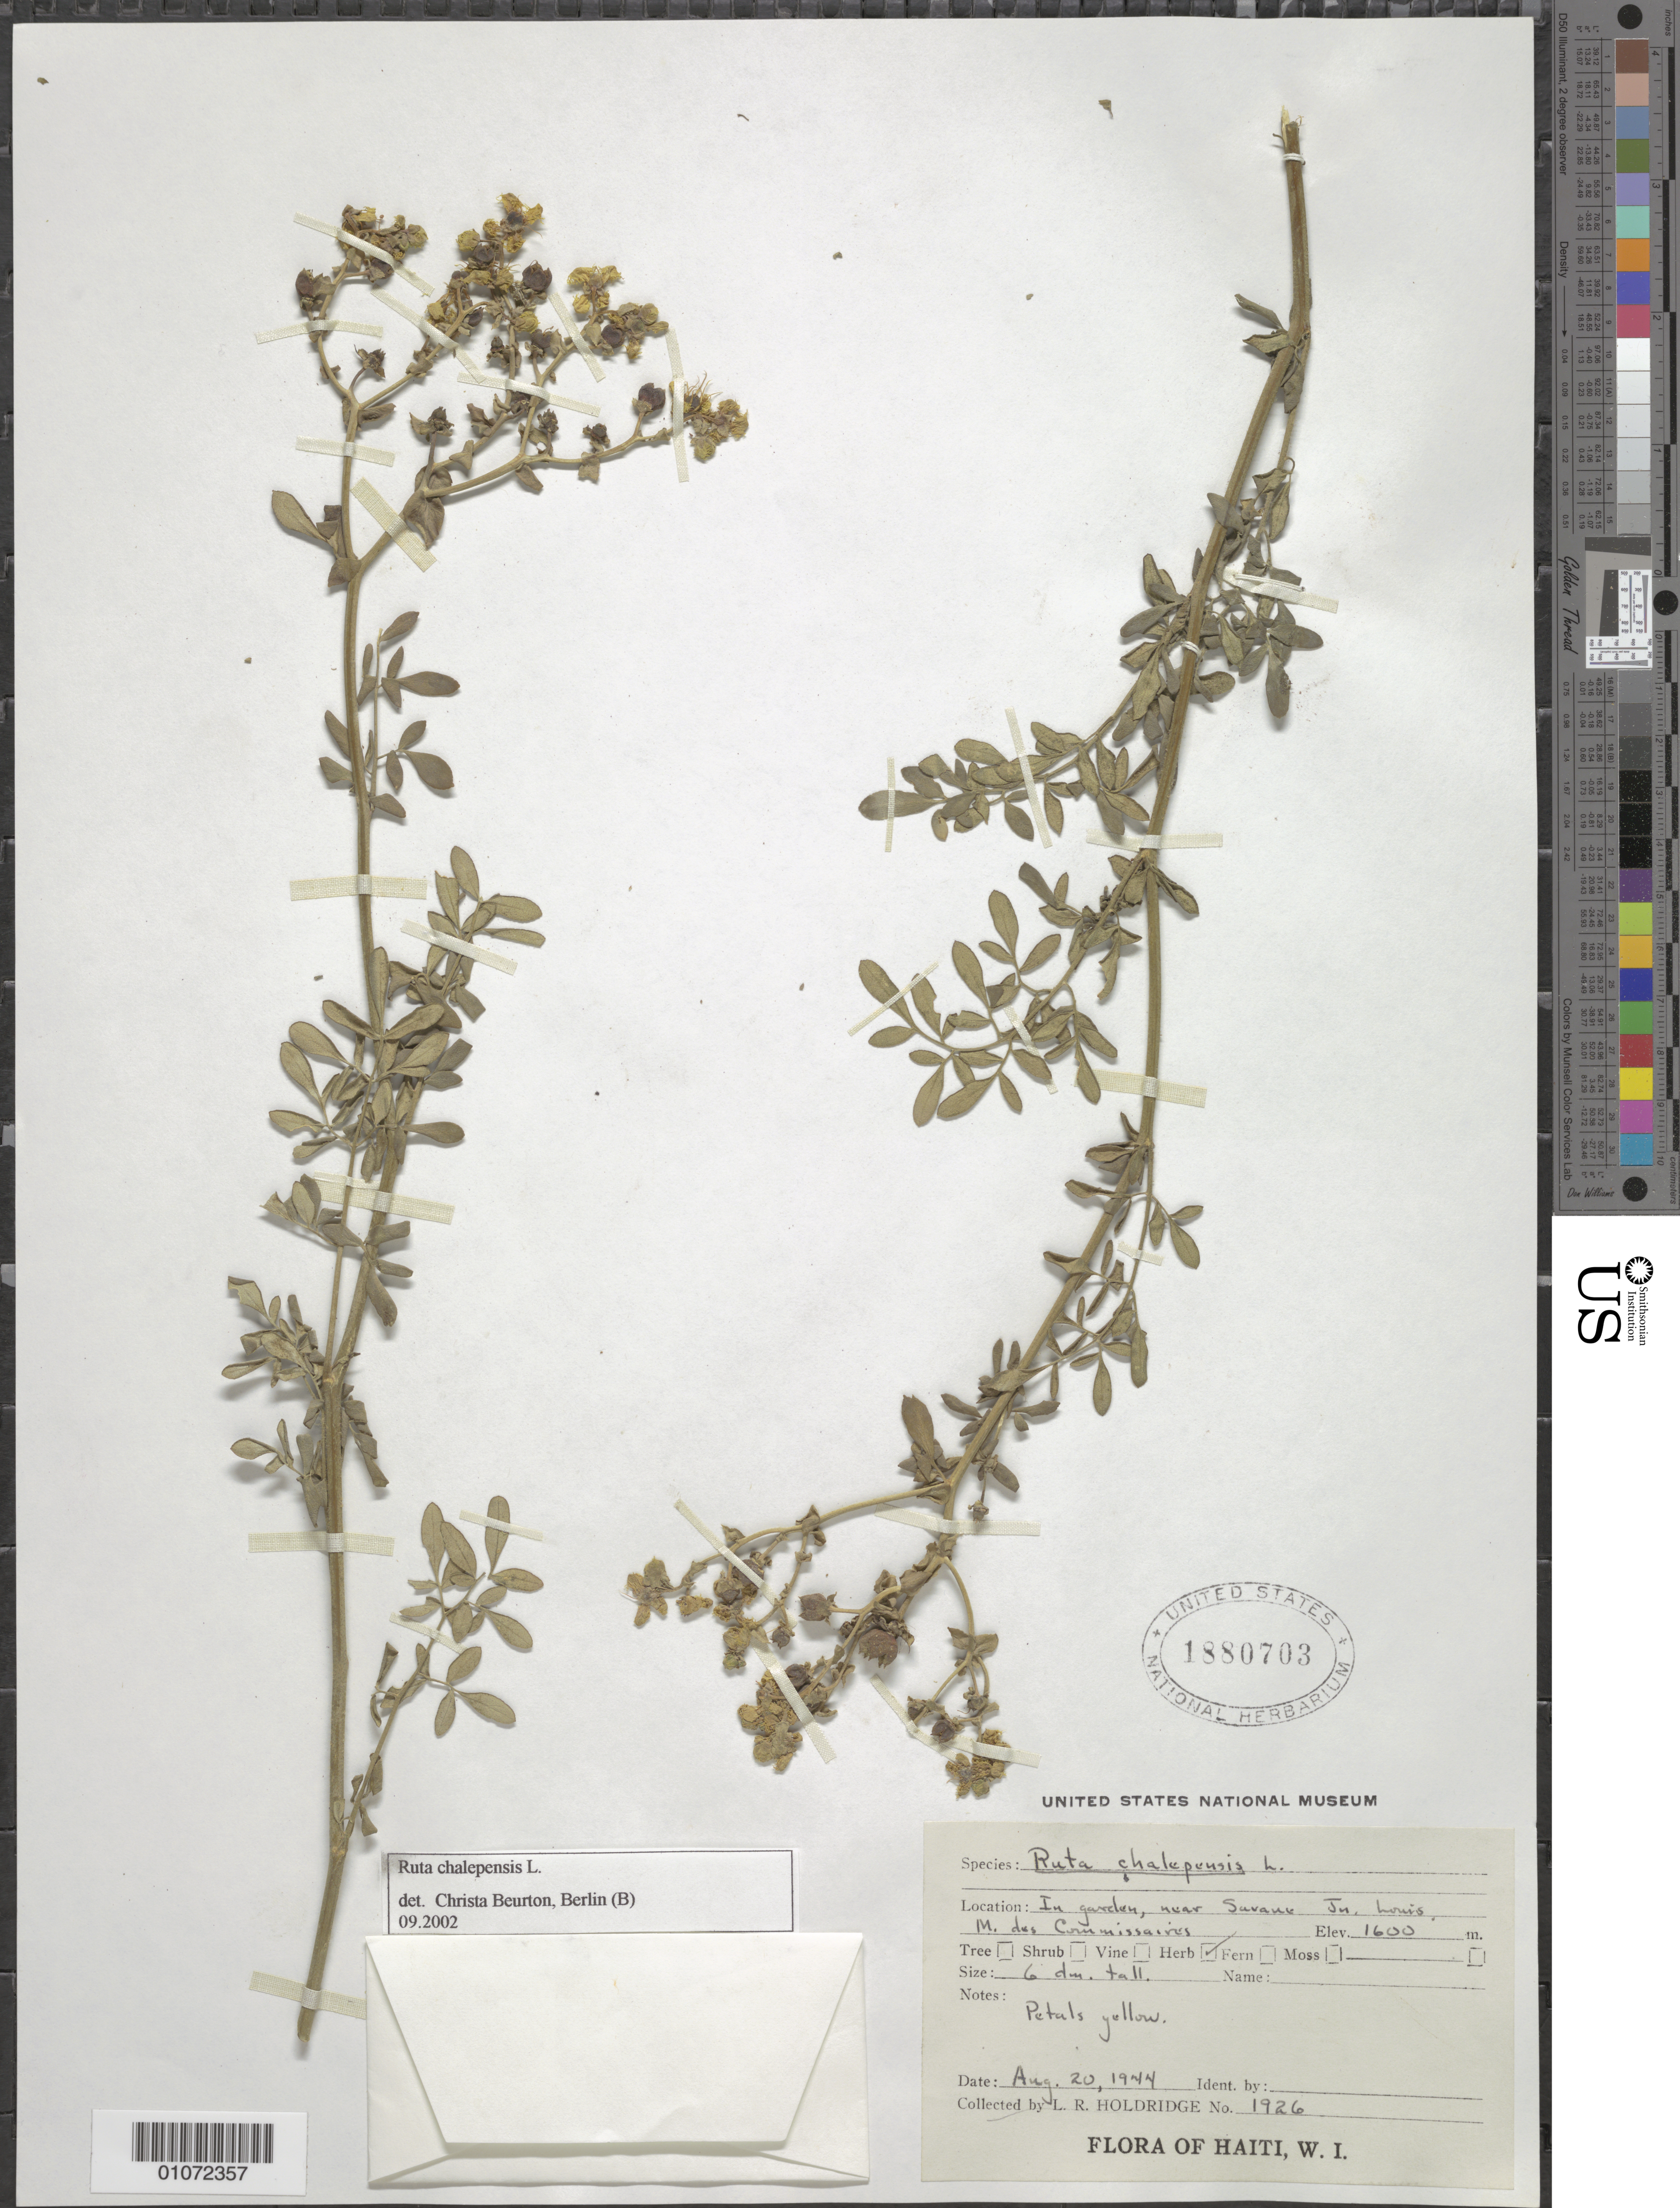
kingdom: Plantae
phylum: Tracheophyta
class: Magnoliopsida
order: Sapindales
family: Rutaceae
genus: Ruta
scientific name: Ruta chalepensis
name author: L.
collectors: L. Holdridge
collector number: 1926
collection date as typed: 20 Aug 1944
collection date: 1944-08-20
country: Haiti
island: Hispaniola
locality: in garden, near Savana Ju. Louis M. des Commissaires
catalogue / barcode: US 1880703